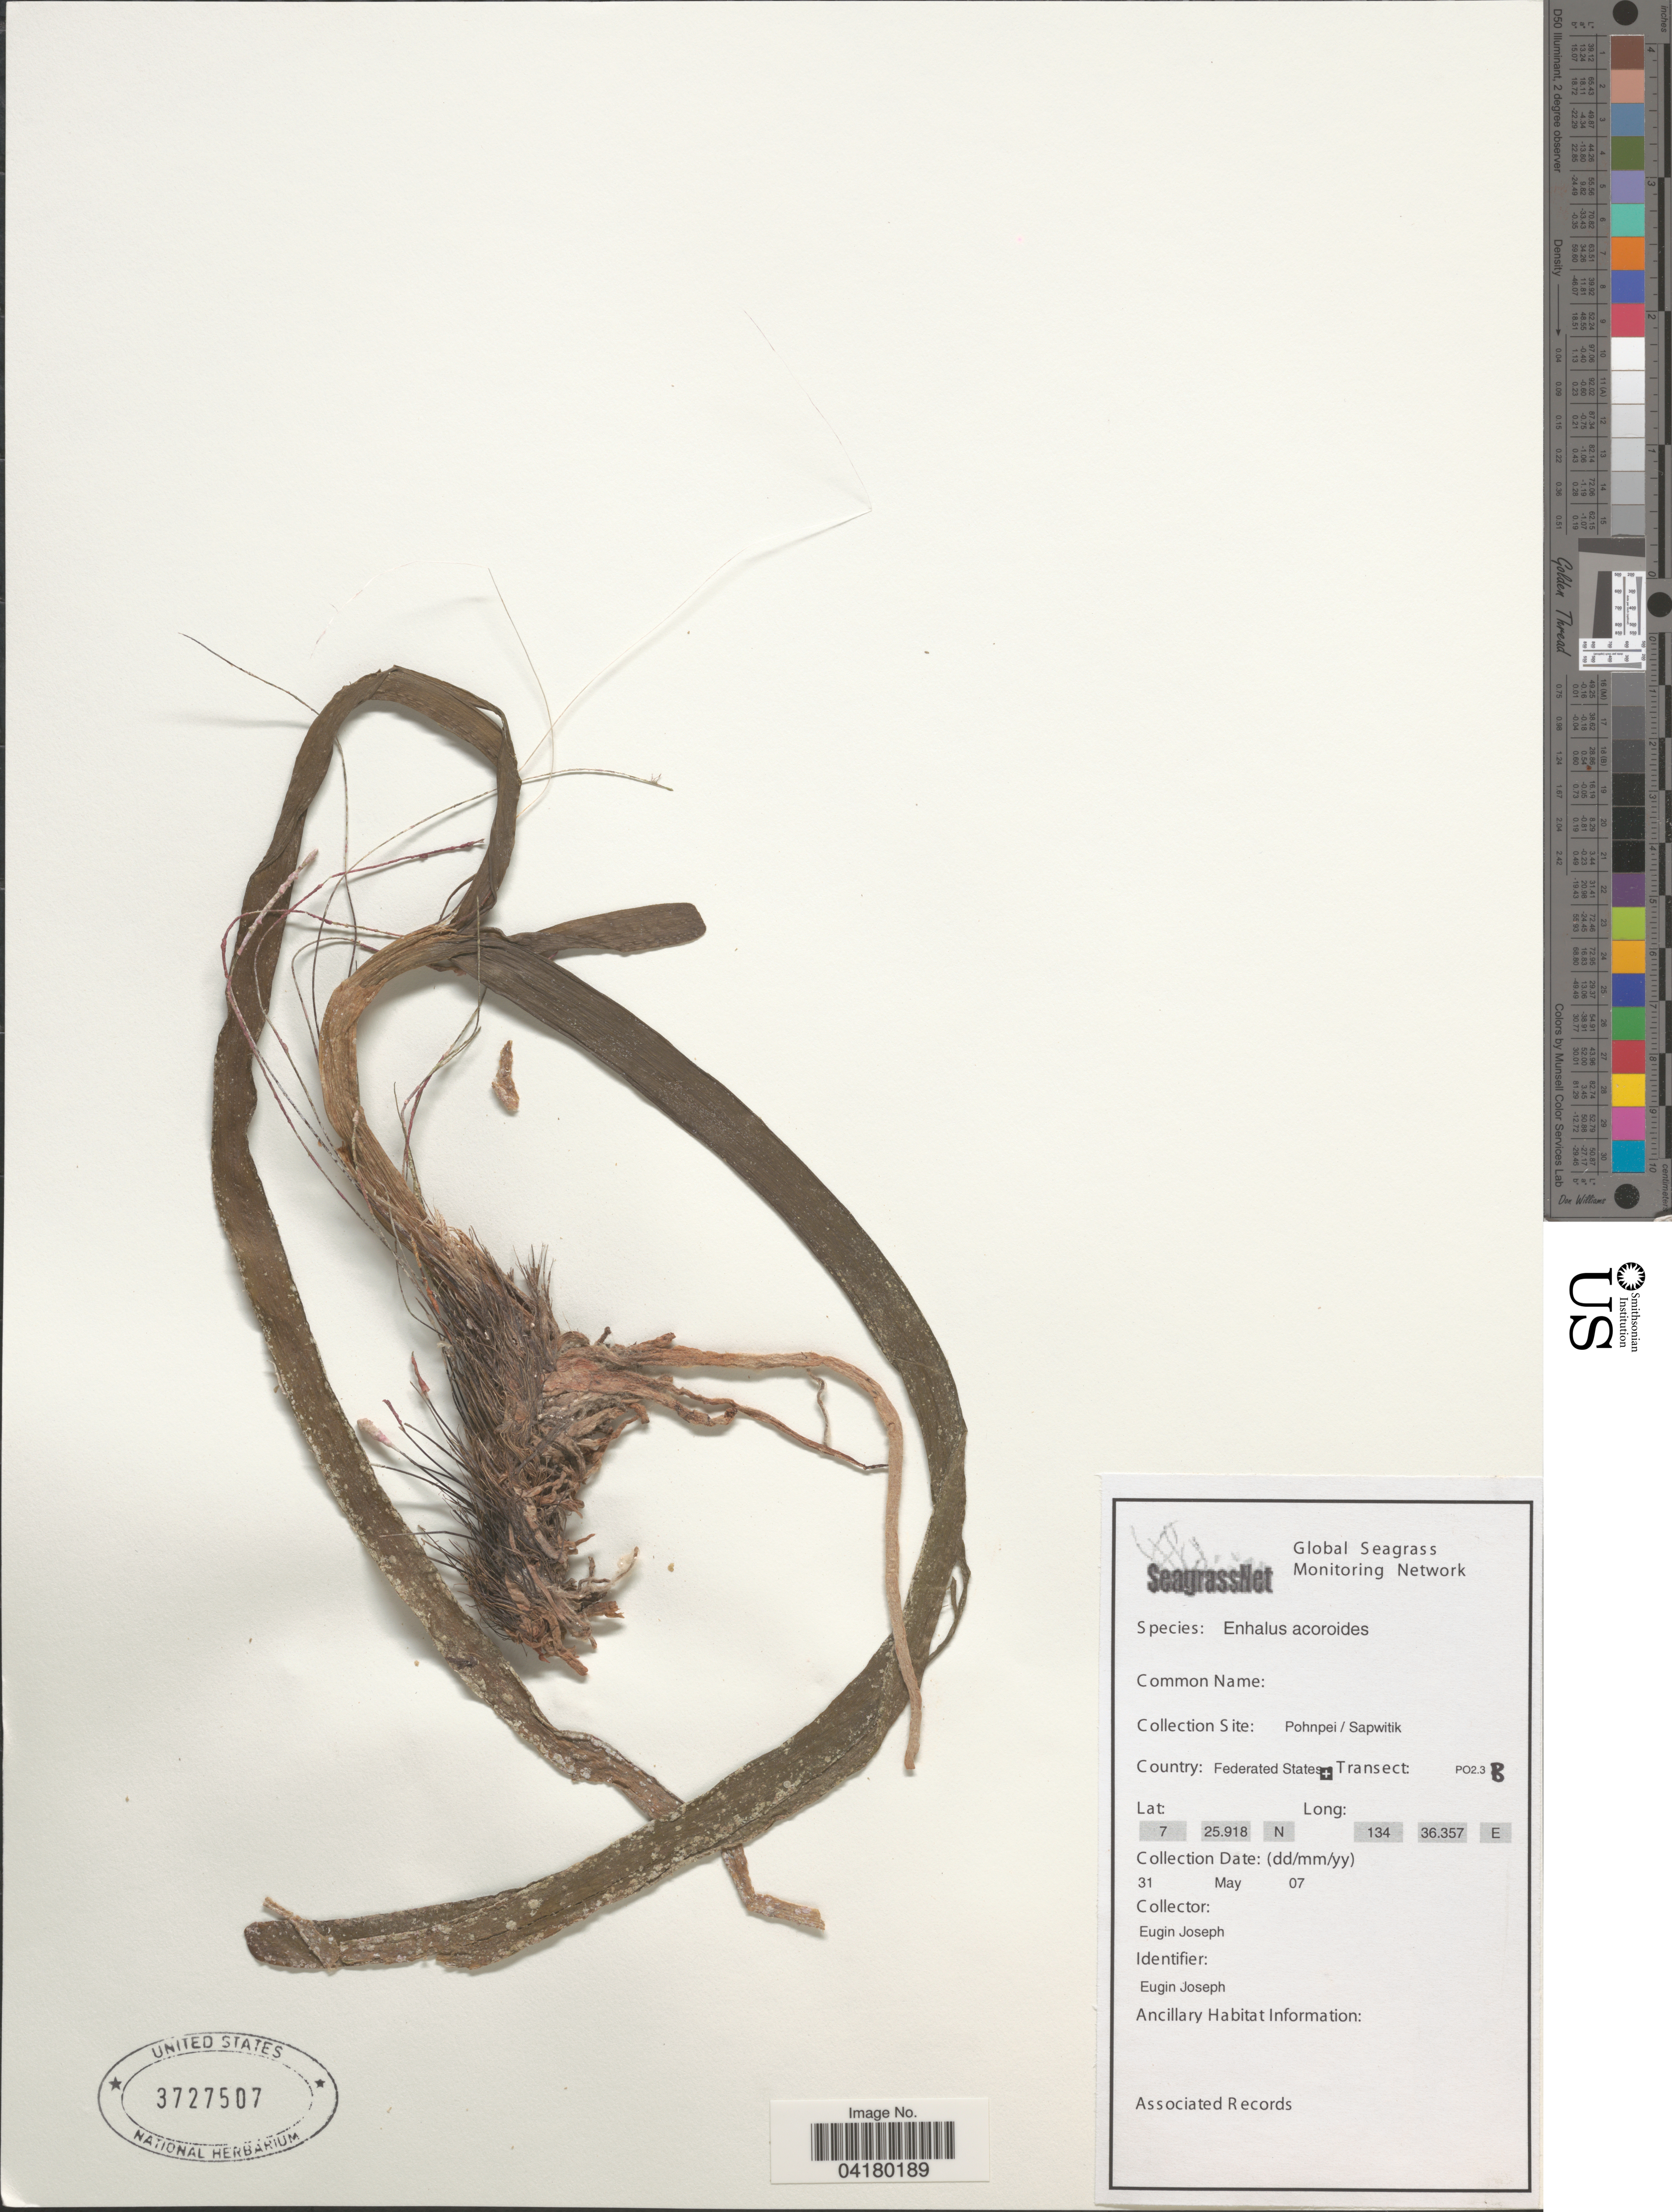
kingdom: Plantae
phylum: Tracheophyta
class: Liliopsida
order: Alismatales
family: Hydrocharitaceae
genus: Enhalus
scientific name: Enhalus acoroides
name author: (L. f.) Royle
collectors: E. Joseph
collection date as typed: Transcribed d/m/y: 31/5/7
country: Micronesia, Federated States of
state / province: Pohnpei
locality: Collection Site: Sapwitik. Country: Federated States. Transect: PO2.3B.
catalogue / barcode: US 3727507